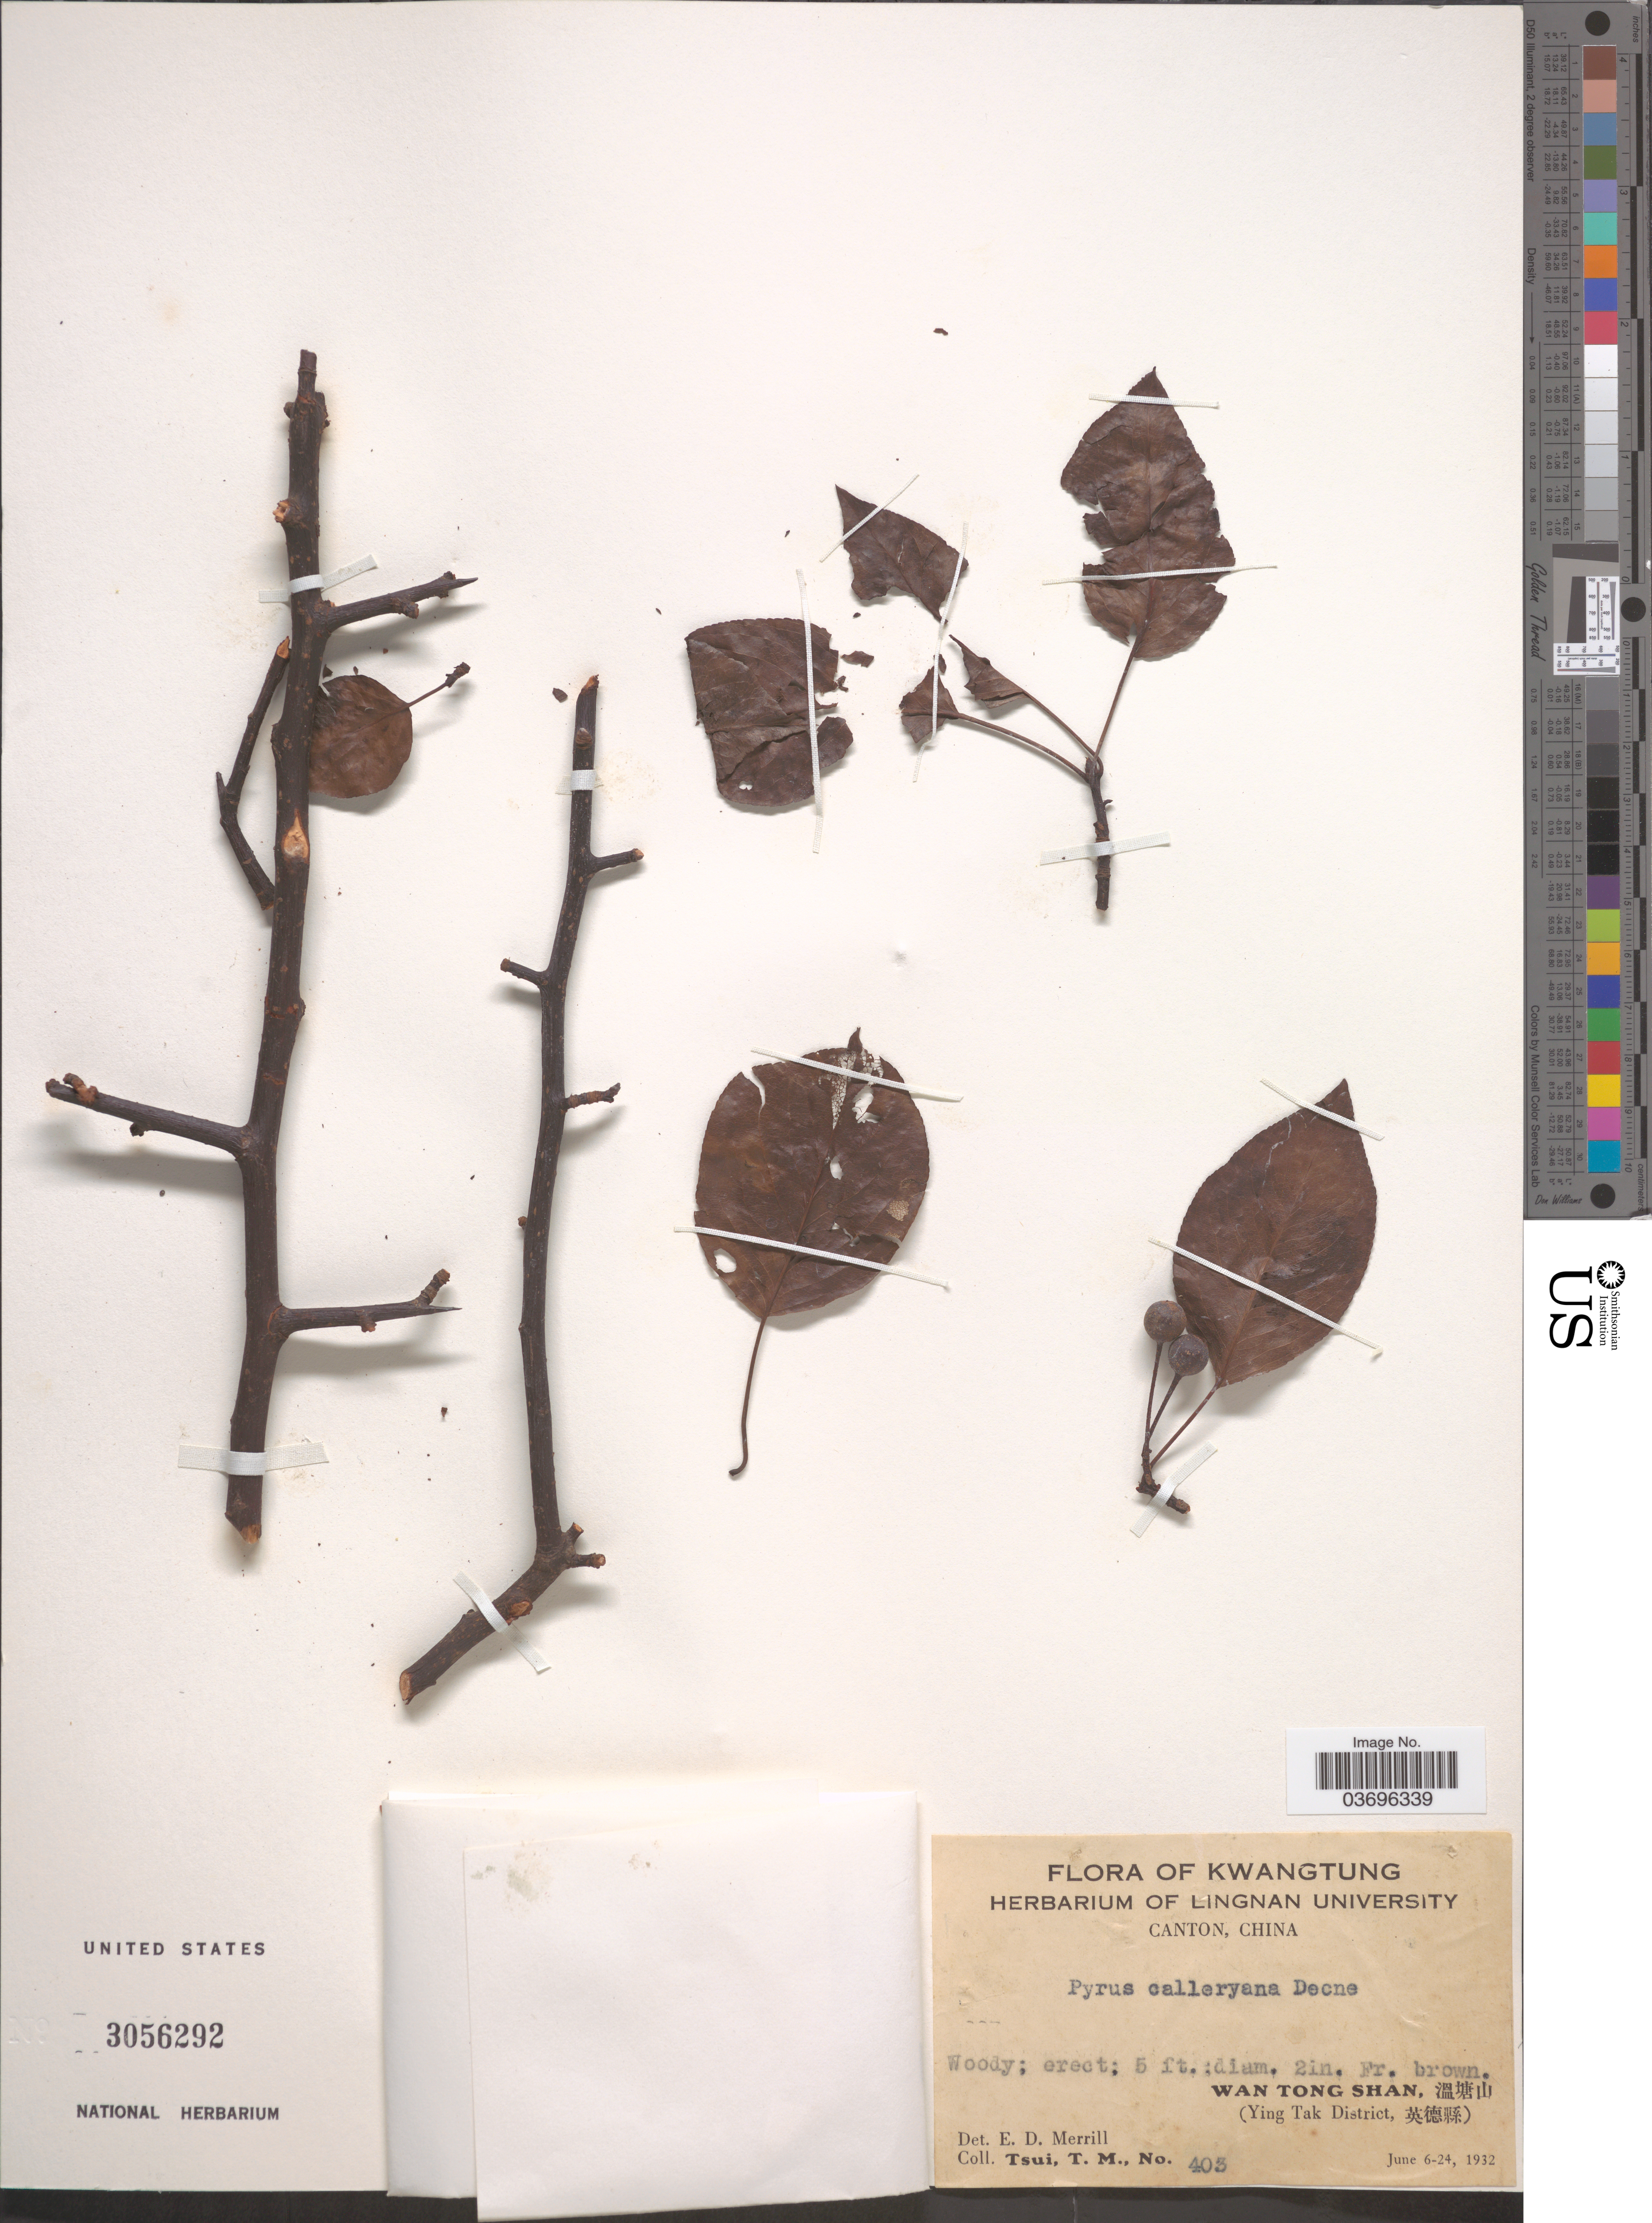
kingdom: Plantae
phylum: Tracheophyta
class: Magnoliopsida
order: Rosales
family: Rosaceae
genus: Pyrus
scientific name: Pyrus calleryana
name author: Decne.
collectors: T. Tsui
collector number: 403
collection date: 1932-06-06/1932-06-24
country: China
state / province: Guangdong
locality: Kwangtung. Wan Tong Shan, X. (Ying Tak District, X).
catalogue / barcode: US 3056292